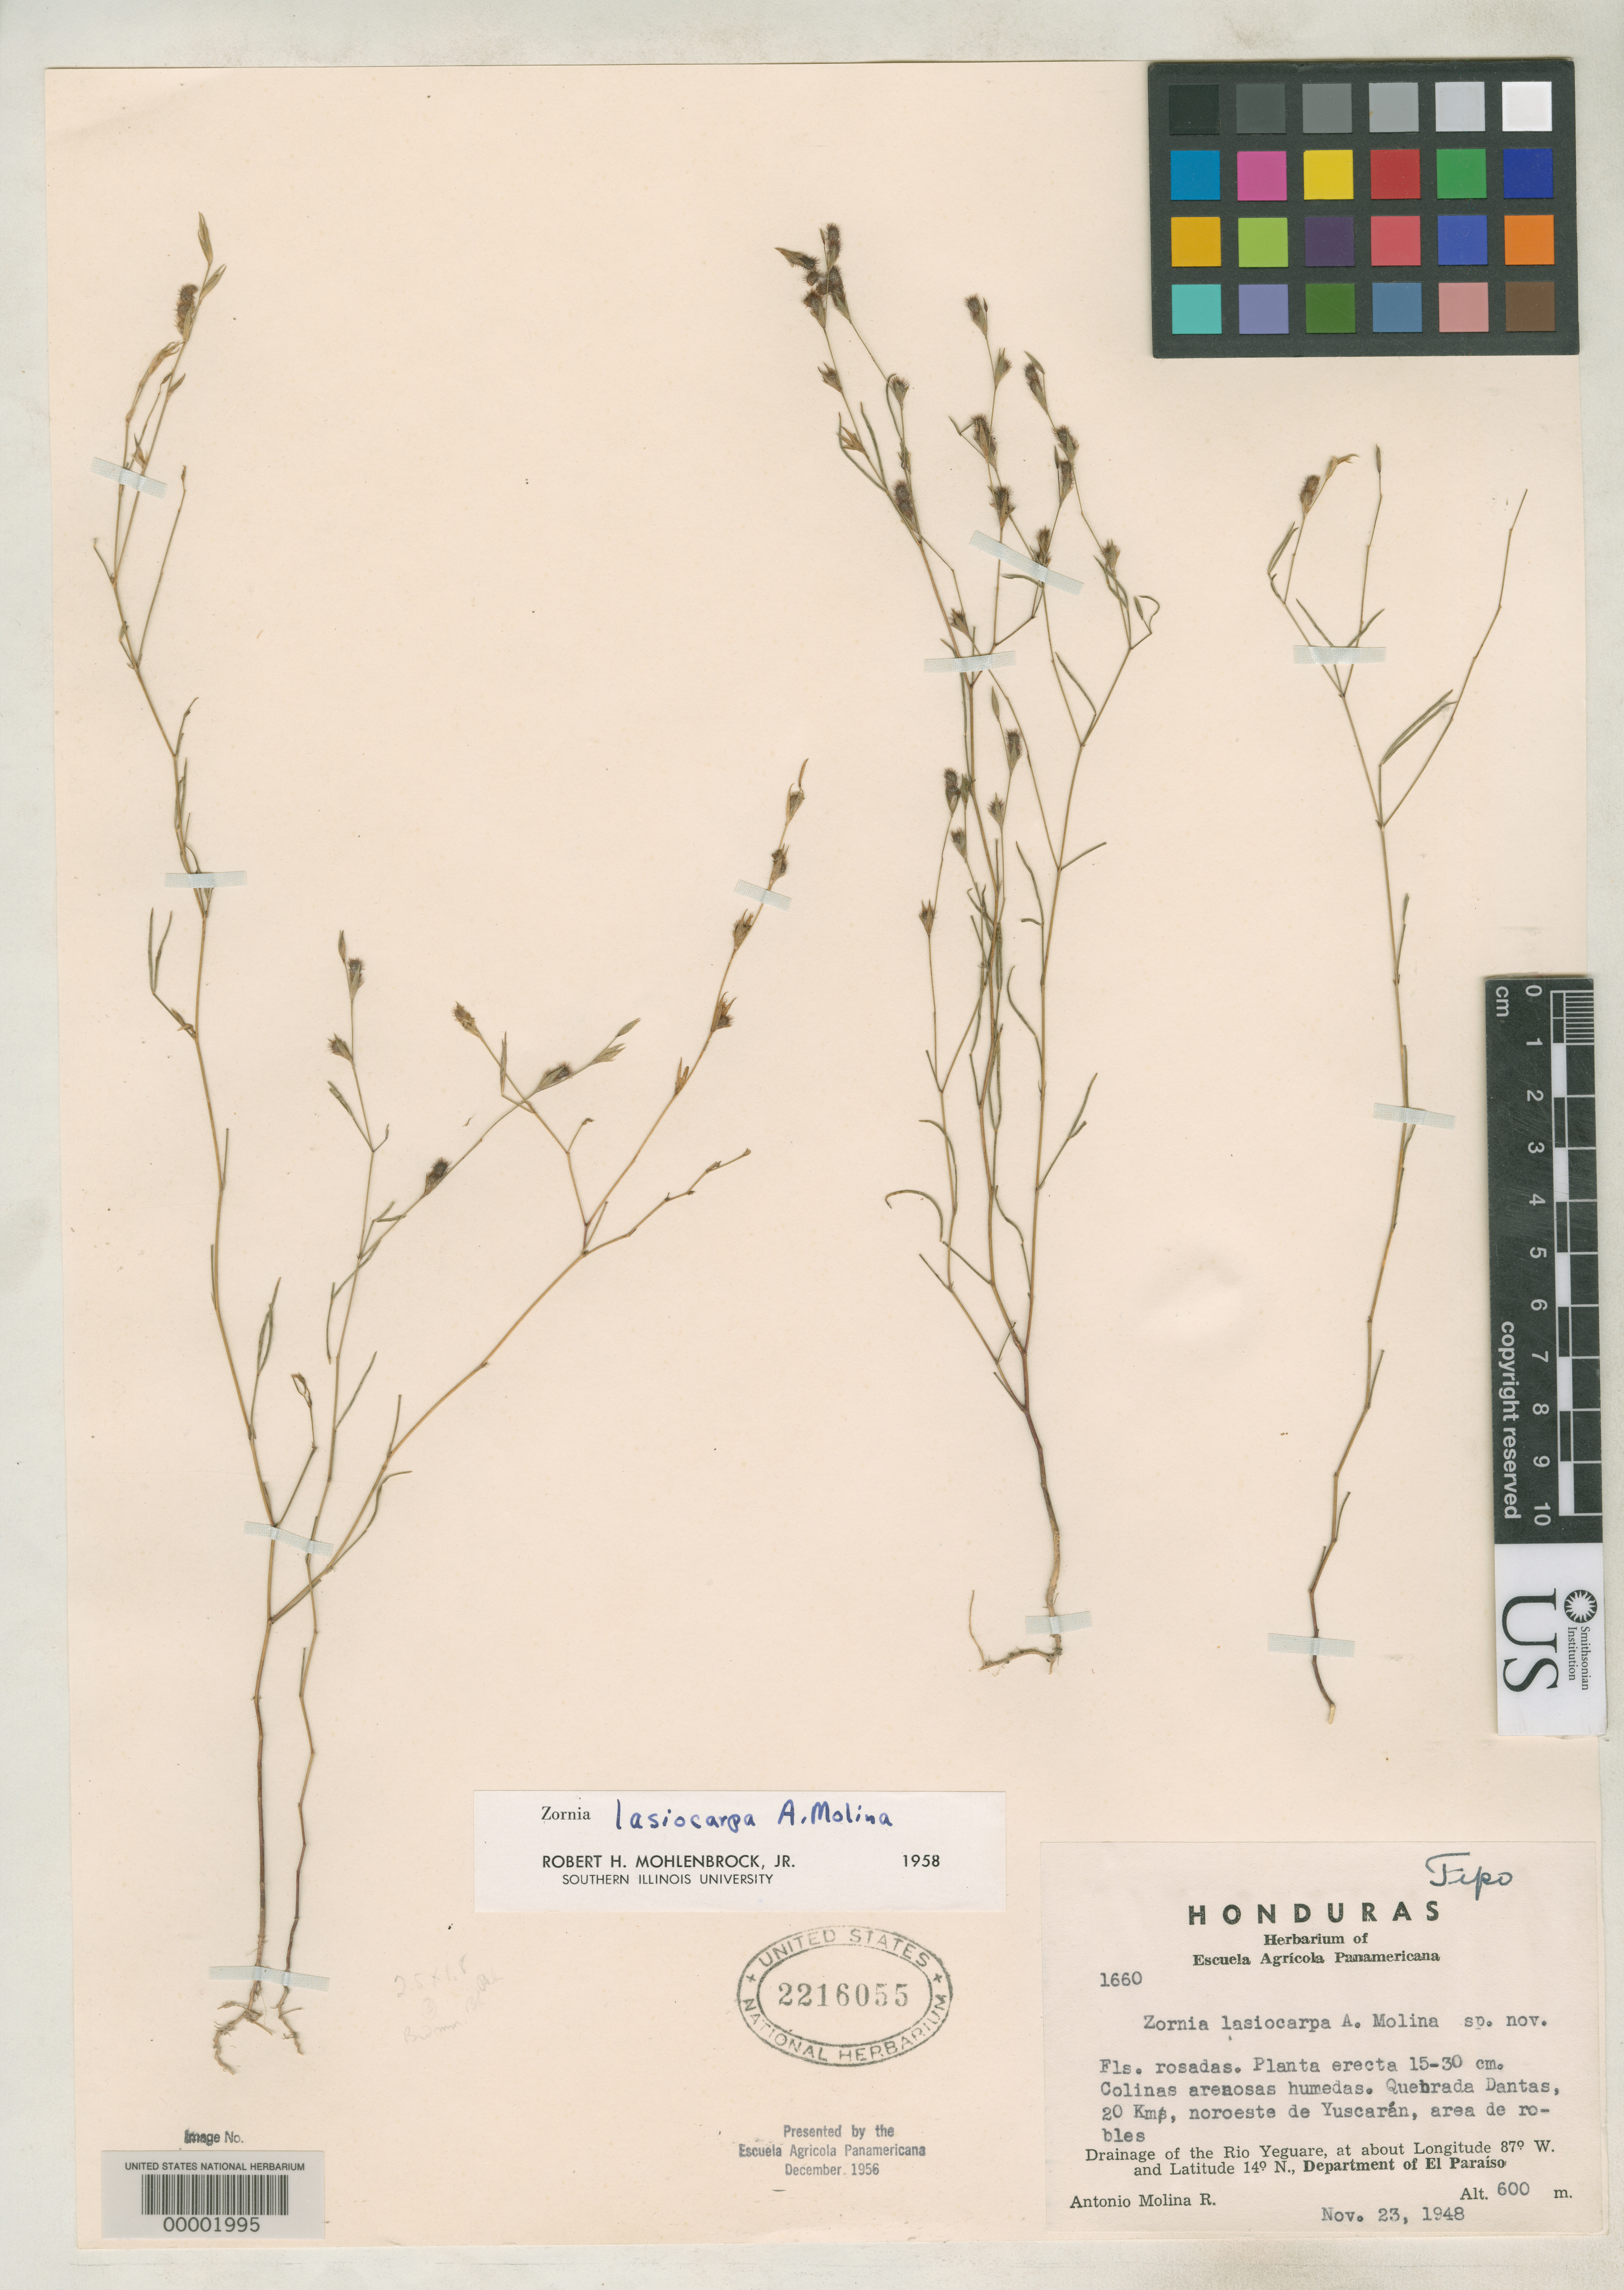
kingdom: Plantae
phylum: Tracheophyta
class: Magnoliopsida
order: Fabales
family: Fabaceae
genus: Zornia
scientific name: Zornia lasiocarpa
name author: Ant. Molina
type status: Holotype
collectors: A. Molina R.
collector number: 1660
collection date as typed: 23 Nov 1948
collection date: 1948-11-23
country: Honduras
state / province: El Paraíso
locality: NE of Yuscaran, Quebrada Dantas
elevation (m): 600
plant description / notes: "Presented by the Escuela Agricola Panamericana December 1956." Holotype, transferred from EAP to US (see Dorr et al. 2009, Taxon 58: 993-1001).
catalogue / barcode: US 2216055